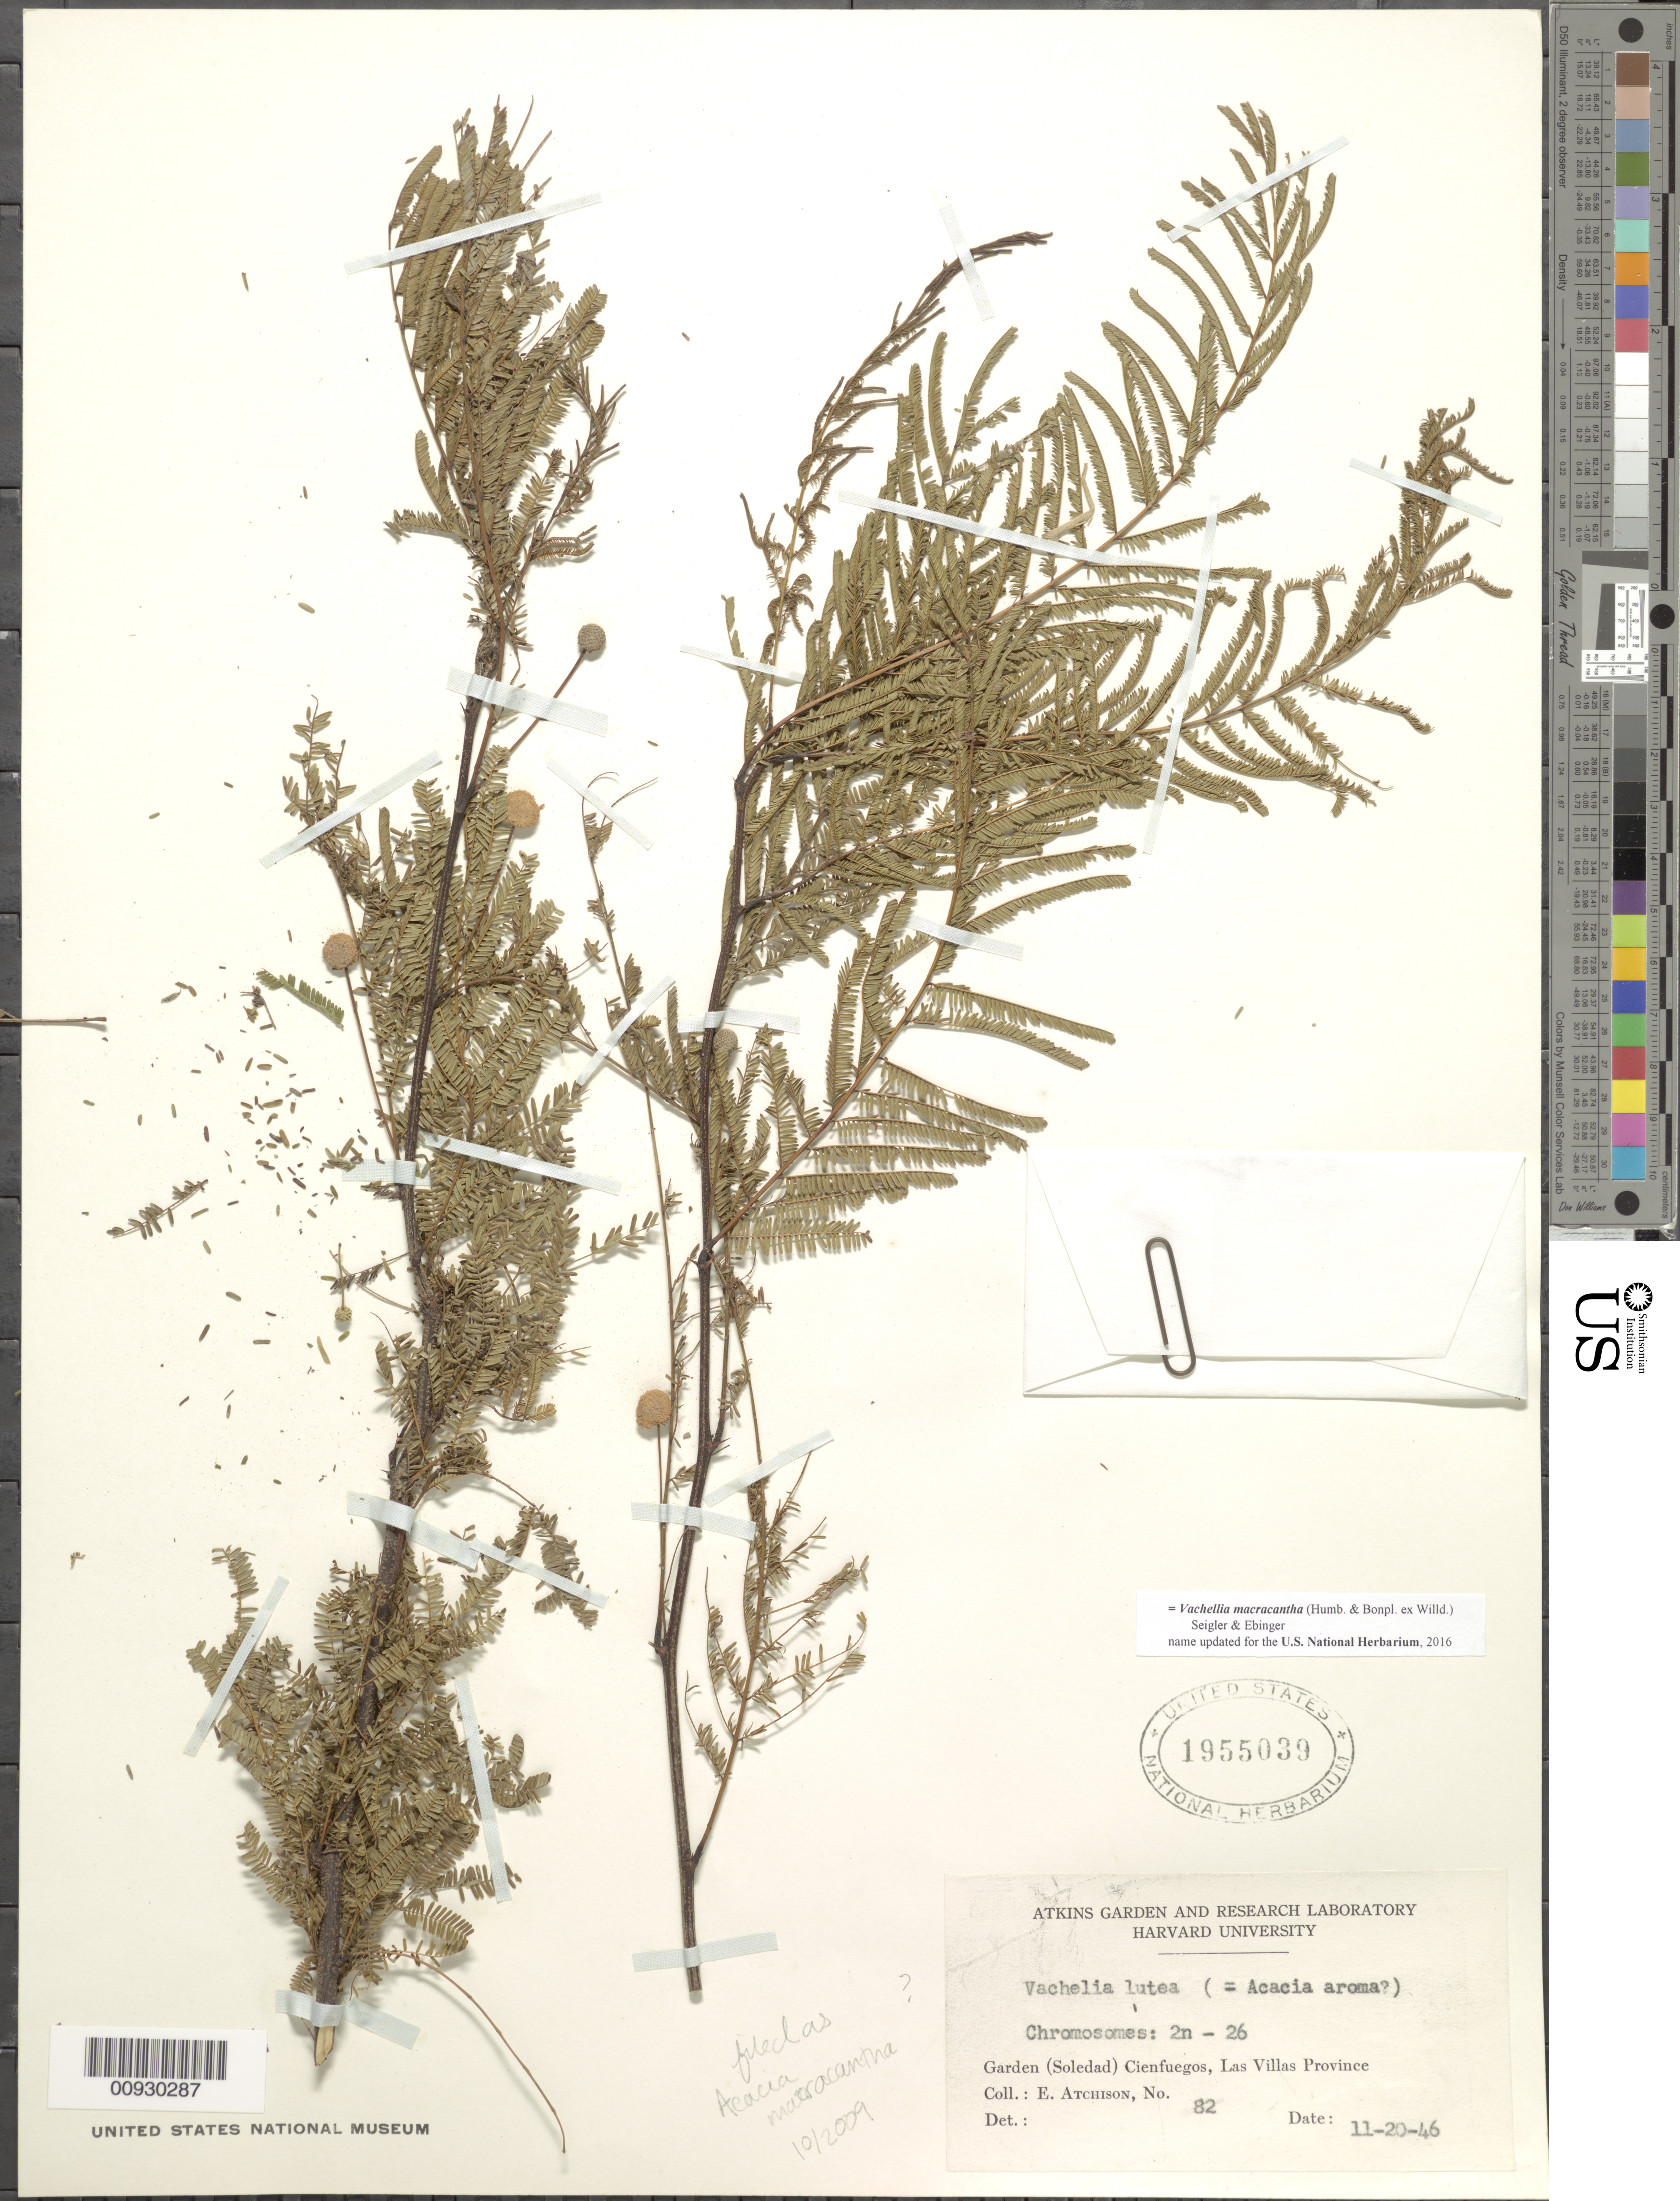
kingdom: Plantae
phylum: Tracheophyta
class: Magnoliopsida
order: Fabales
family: Fabaceae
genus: Vachellia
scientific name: Vachellia macracantha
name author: (Humb. & Bonpl. ex Willd.) Seigler & Ebinger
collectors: E. Atchison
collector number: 82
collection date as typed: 20 Nov 1946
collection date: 1946-11-20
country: Cuba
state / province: Cienfuegos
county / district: Cienfuegos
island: Cuba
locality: Garden (Soledad) Cienfuegos, Las Villas Province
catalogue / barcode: US 1955039